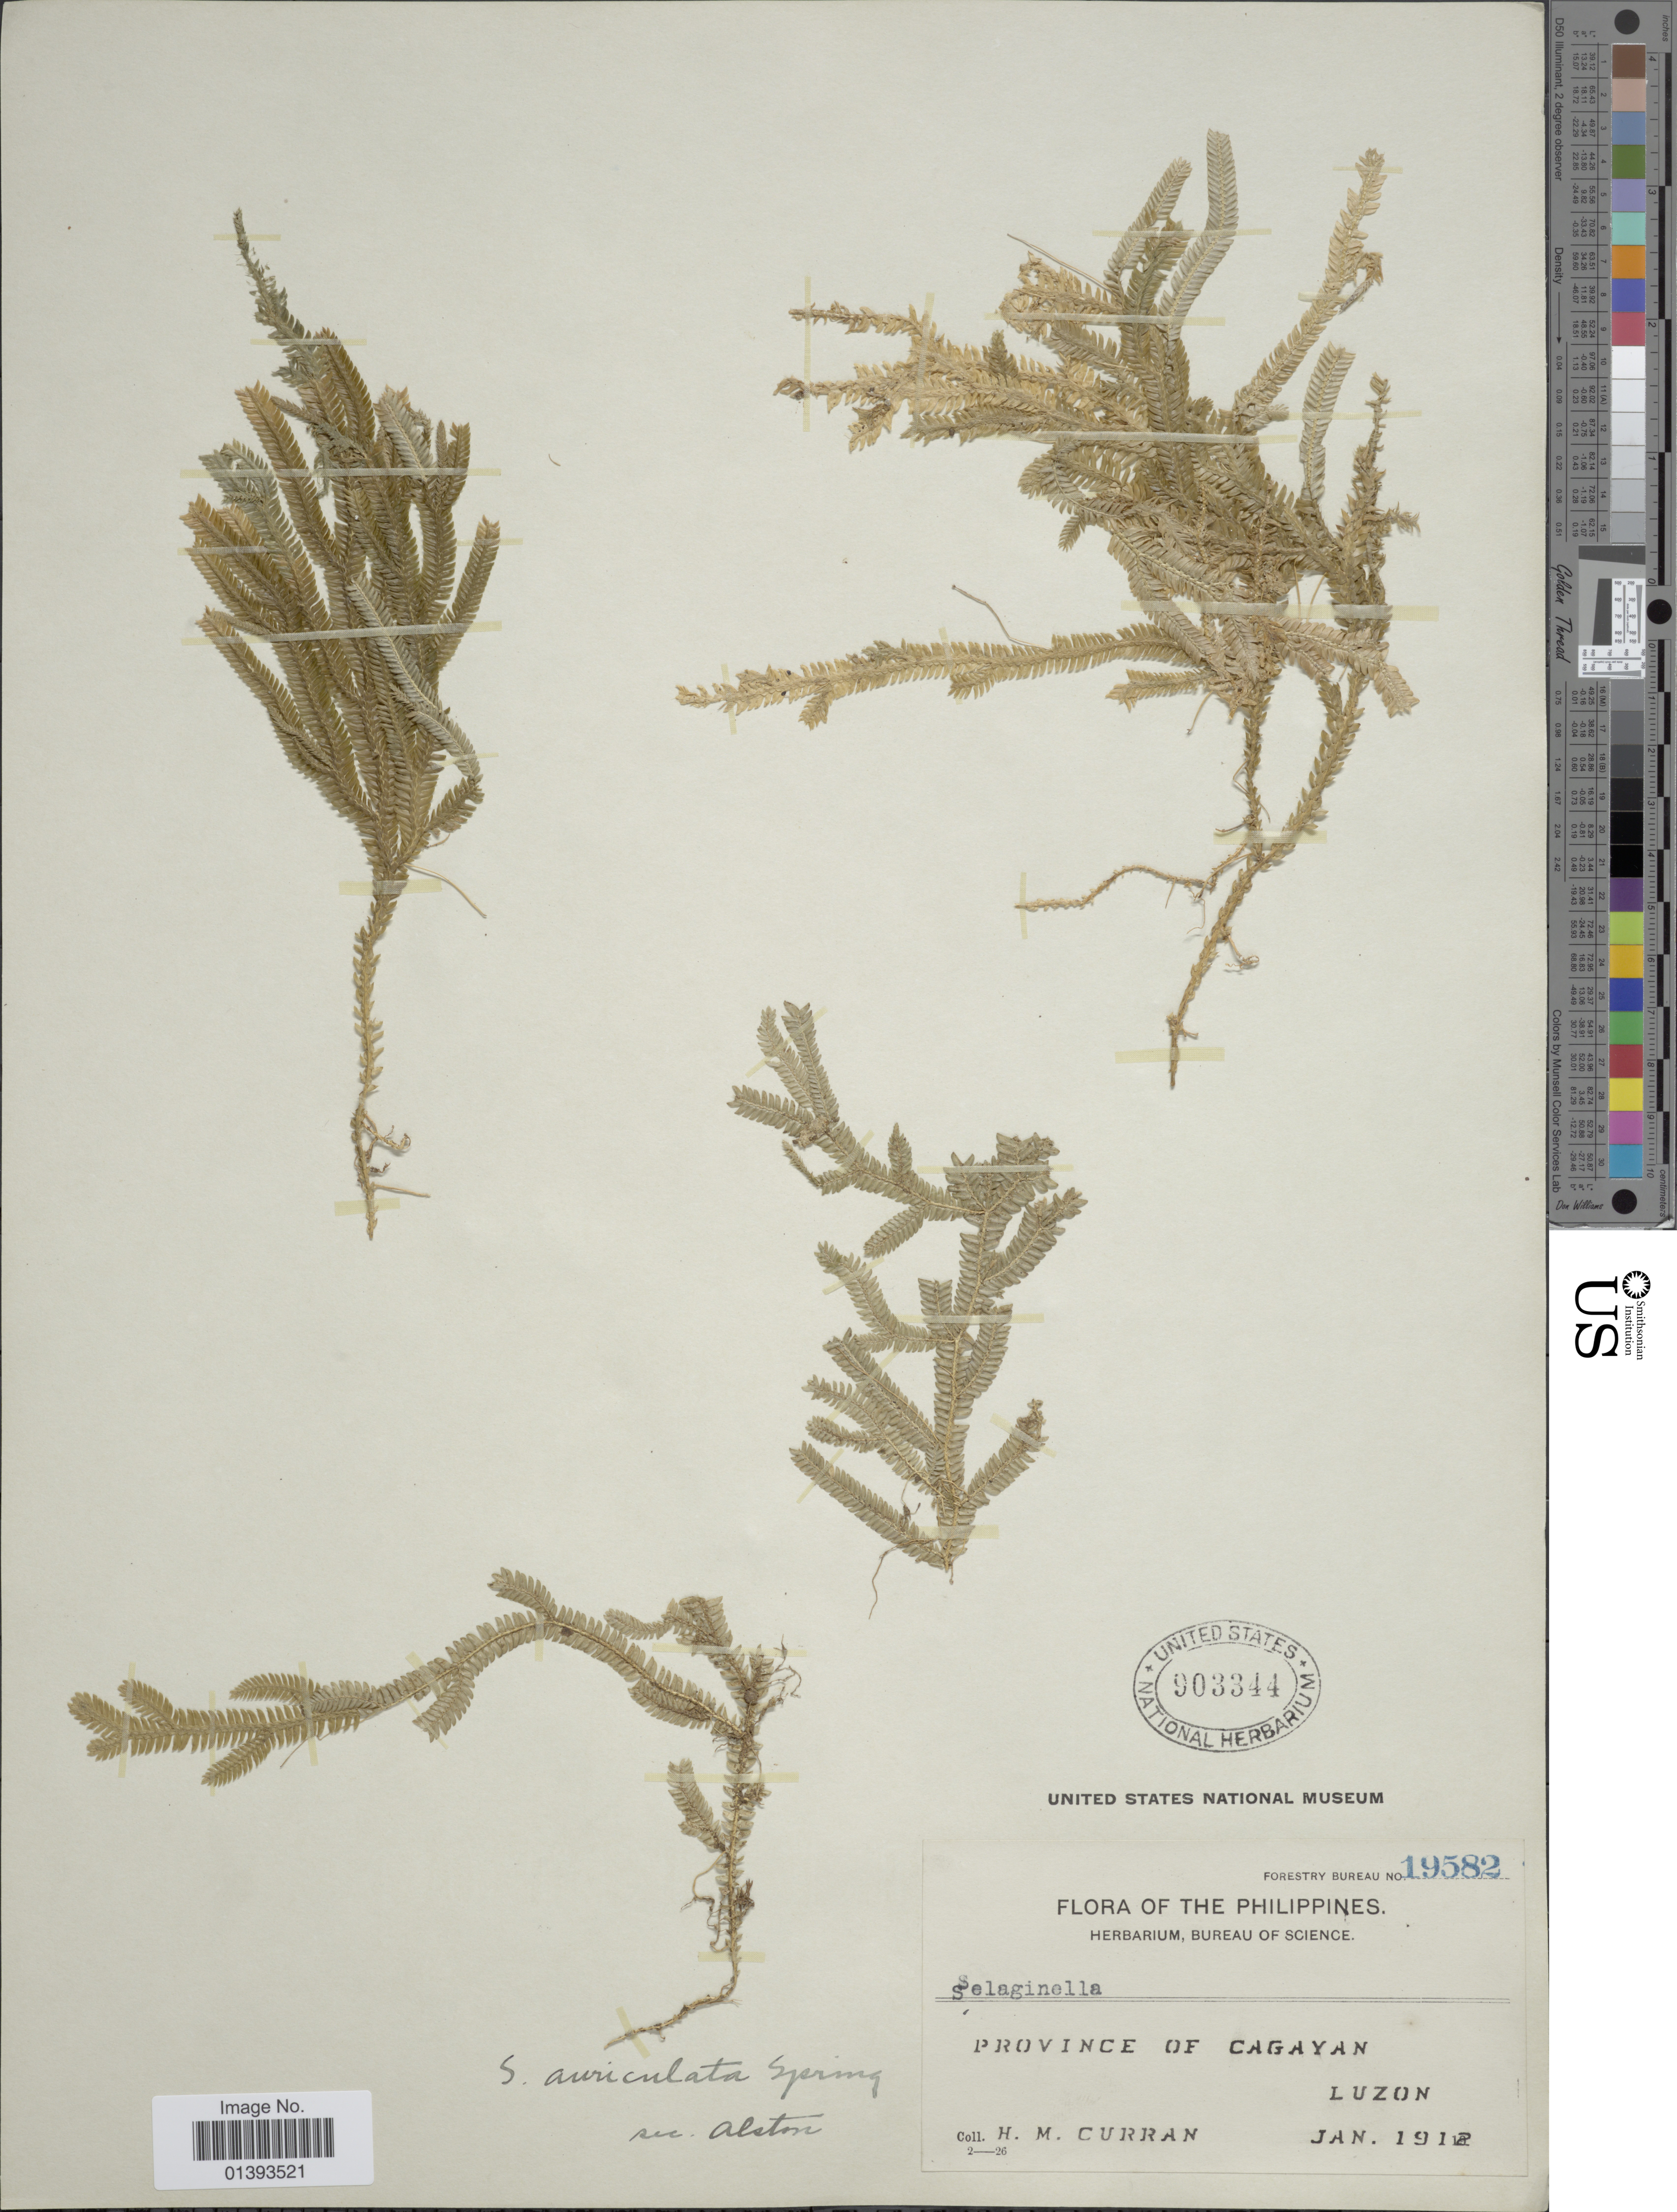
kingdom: Plantae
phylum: Tracheophyta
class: Lycopodiopsida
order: Selaginellales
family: Selaginellaceae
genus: Selaginella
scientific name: Selaginella auriculata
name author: Spring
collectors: H. M. Curran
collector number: Forestry Bureau 19582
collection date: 1912-01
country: Philippines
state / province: Central Luzon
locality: Province of Cagayan, Luzon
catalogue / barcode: US 903344